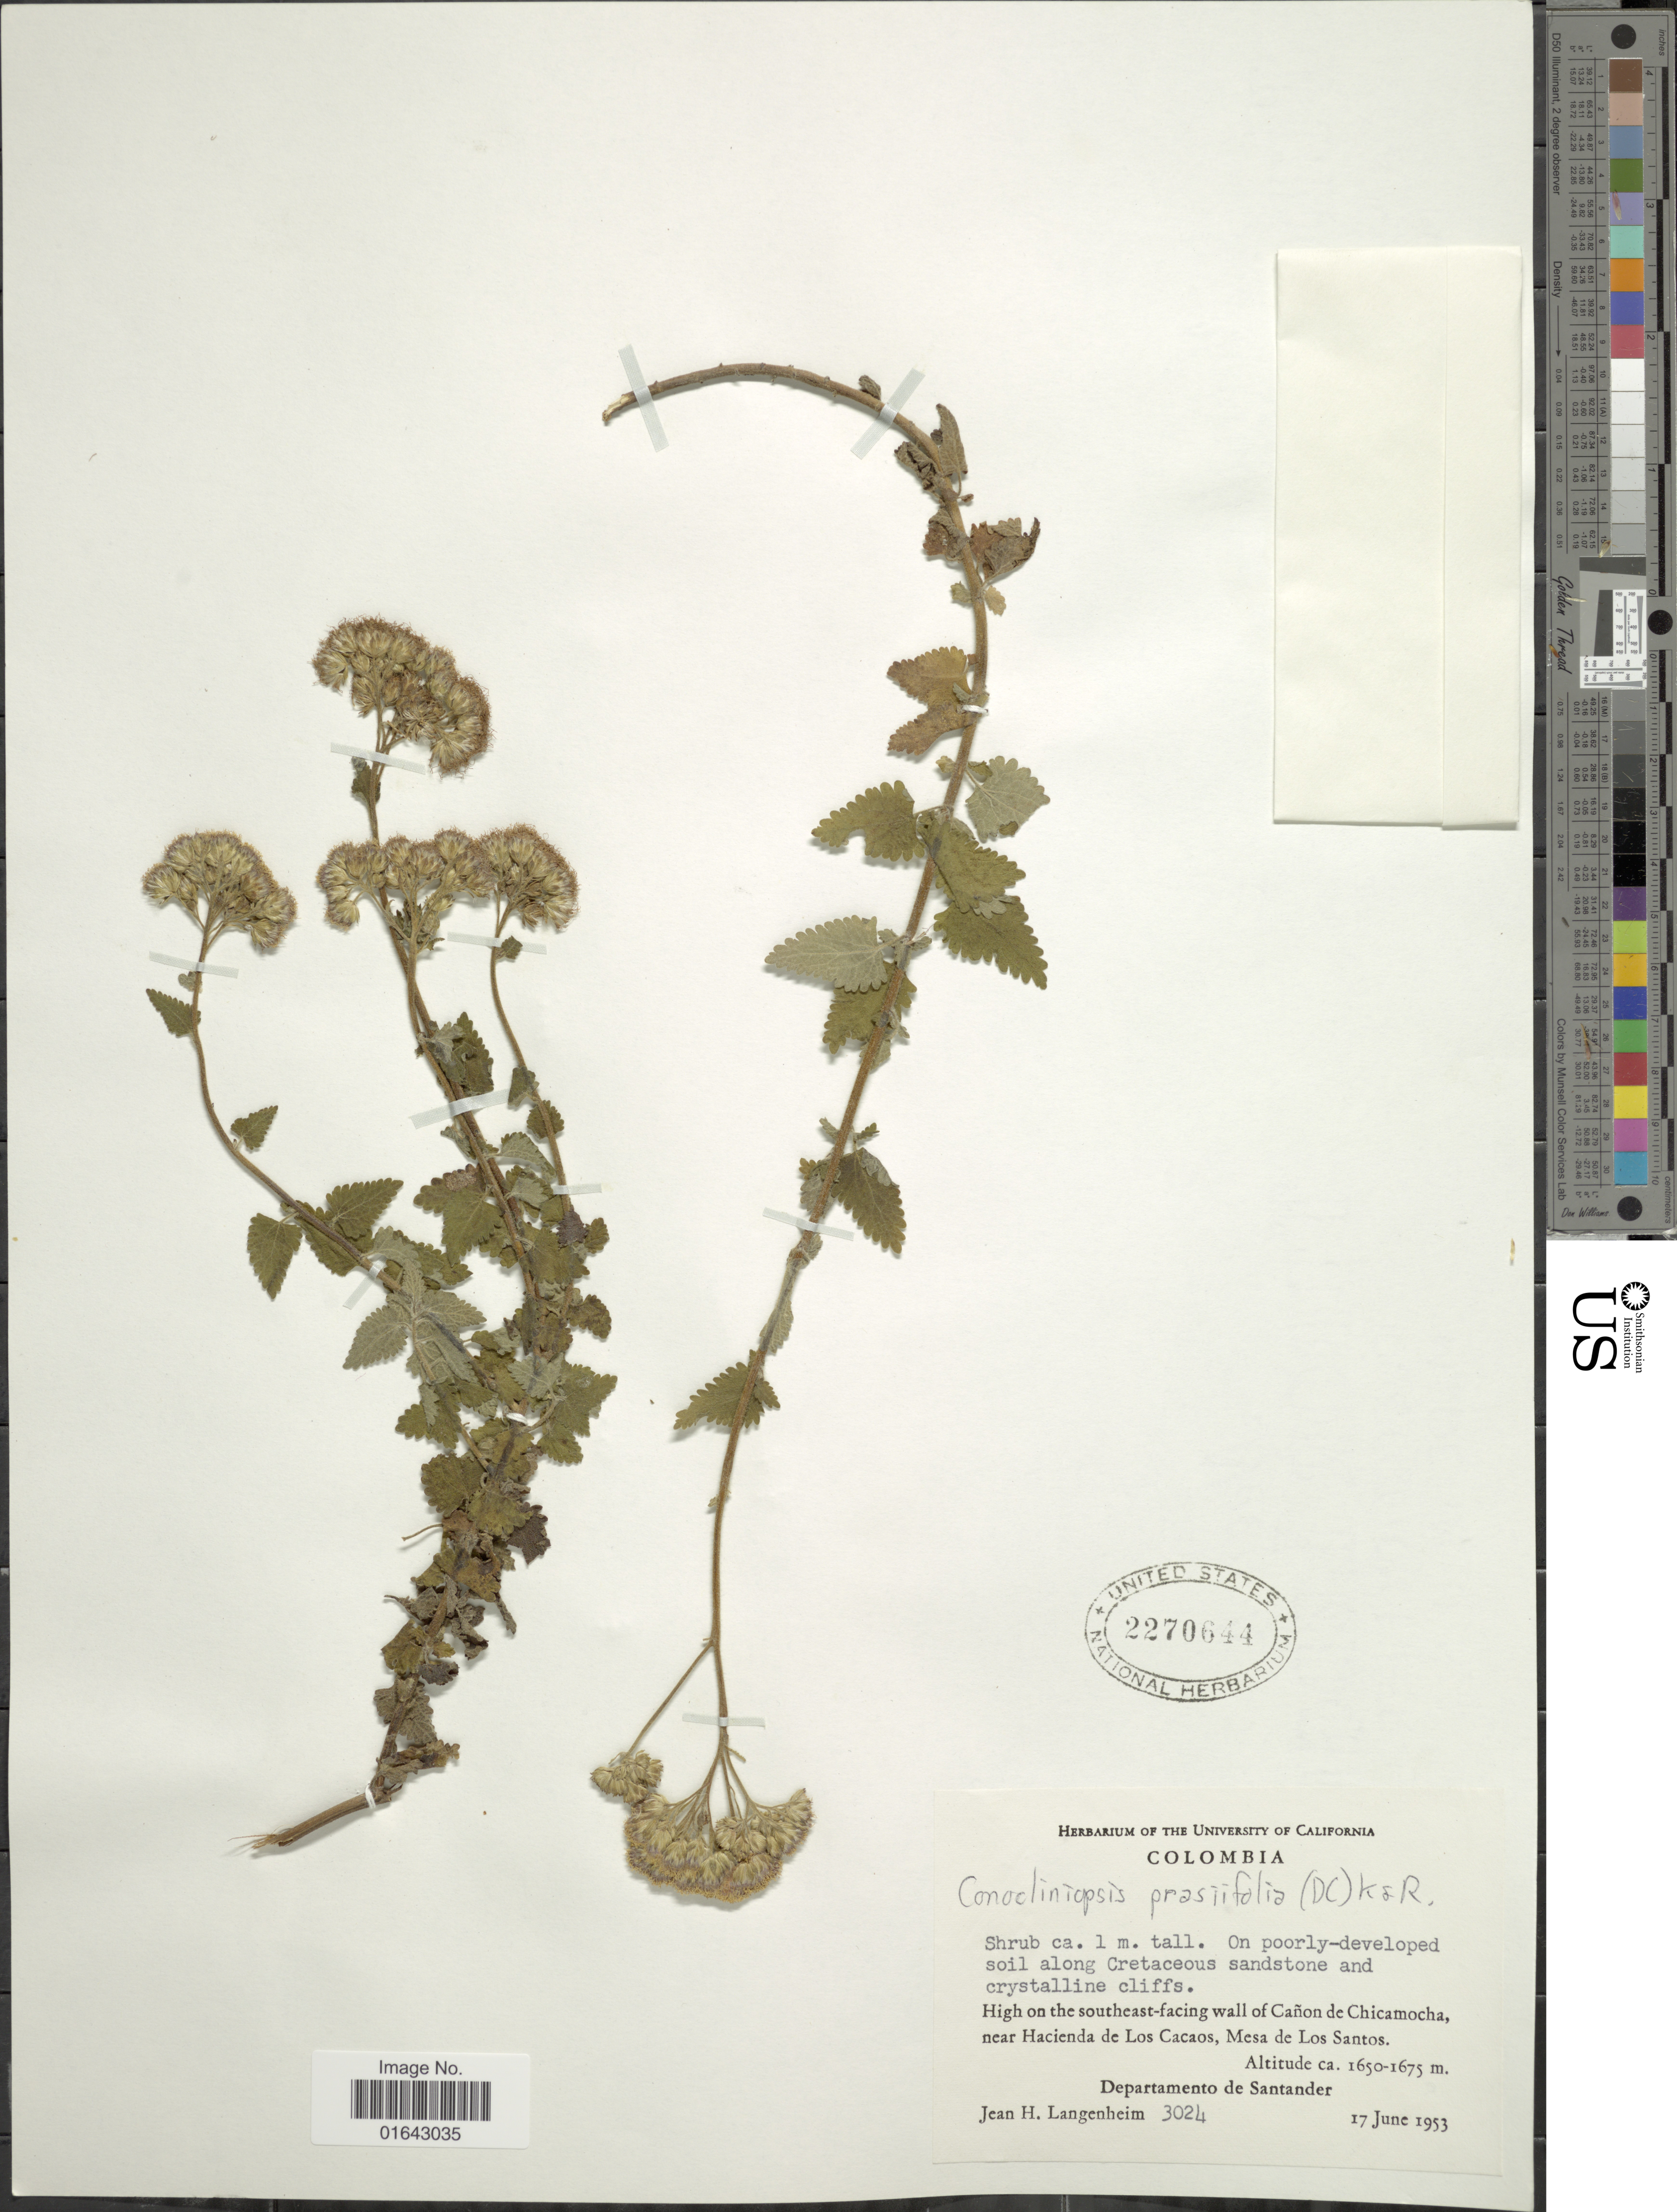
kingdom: Plantae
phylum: Tracheophyta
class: Magnoliopsida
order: Asterales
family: Asteraceae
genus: Conocliniopsis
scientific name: Conocliniopsis prasiifolia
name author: (DC.) R.M. King & H. Rob.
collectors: J. H. Langenheim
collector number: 3024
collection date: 1953-06-17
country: Colombia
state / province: Santander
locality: High on the southeast-facing wall of Cañon de Chicamocha, near Hacienda de Los Cacaos, Mesa de Los Santos. Departamento de Santander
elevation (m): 1650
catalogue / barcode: US 2270644